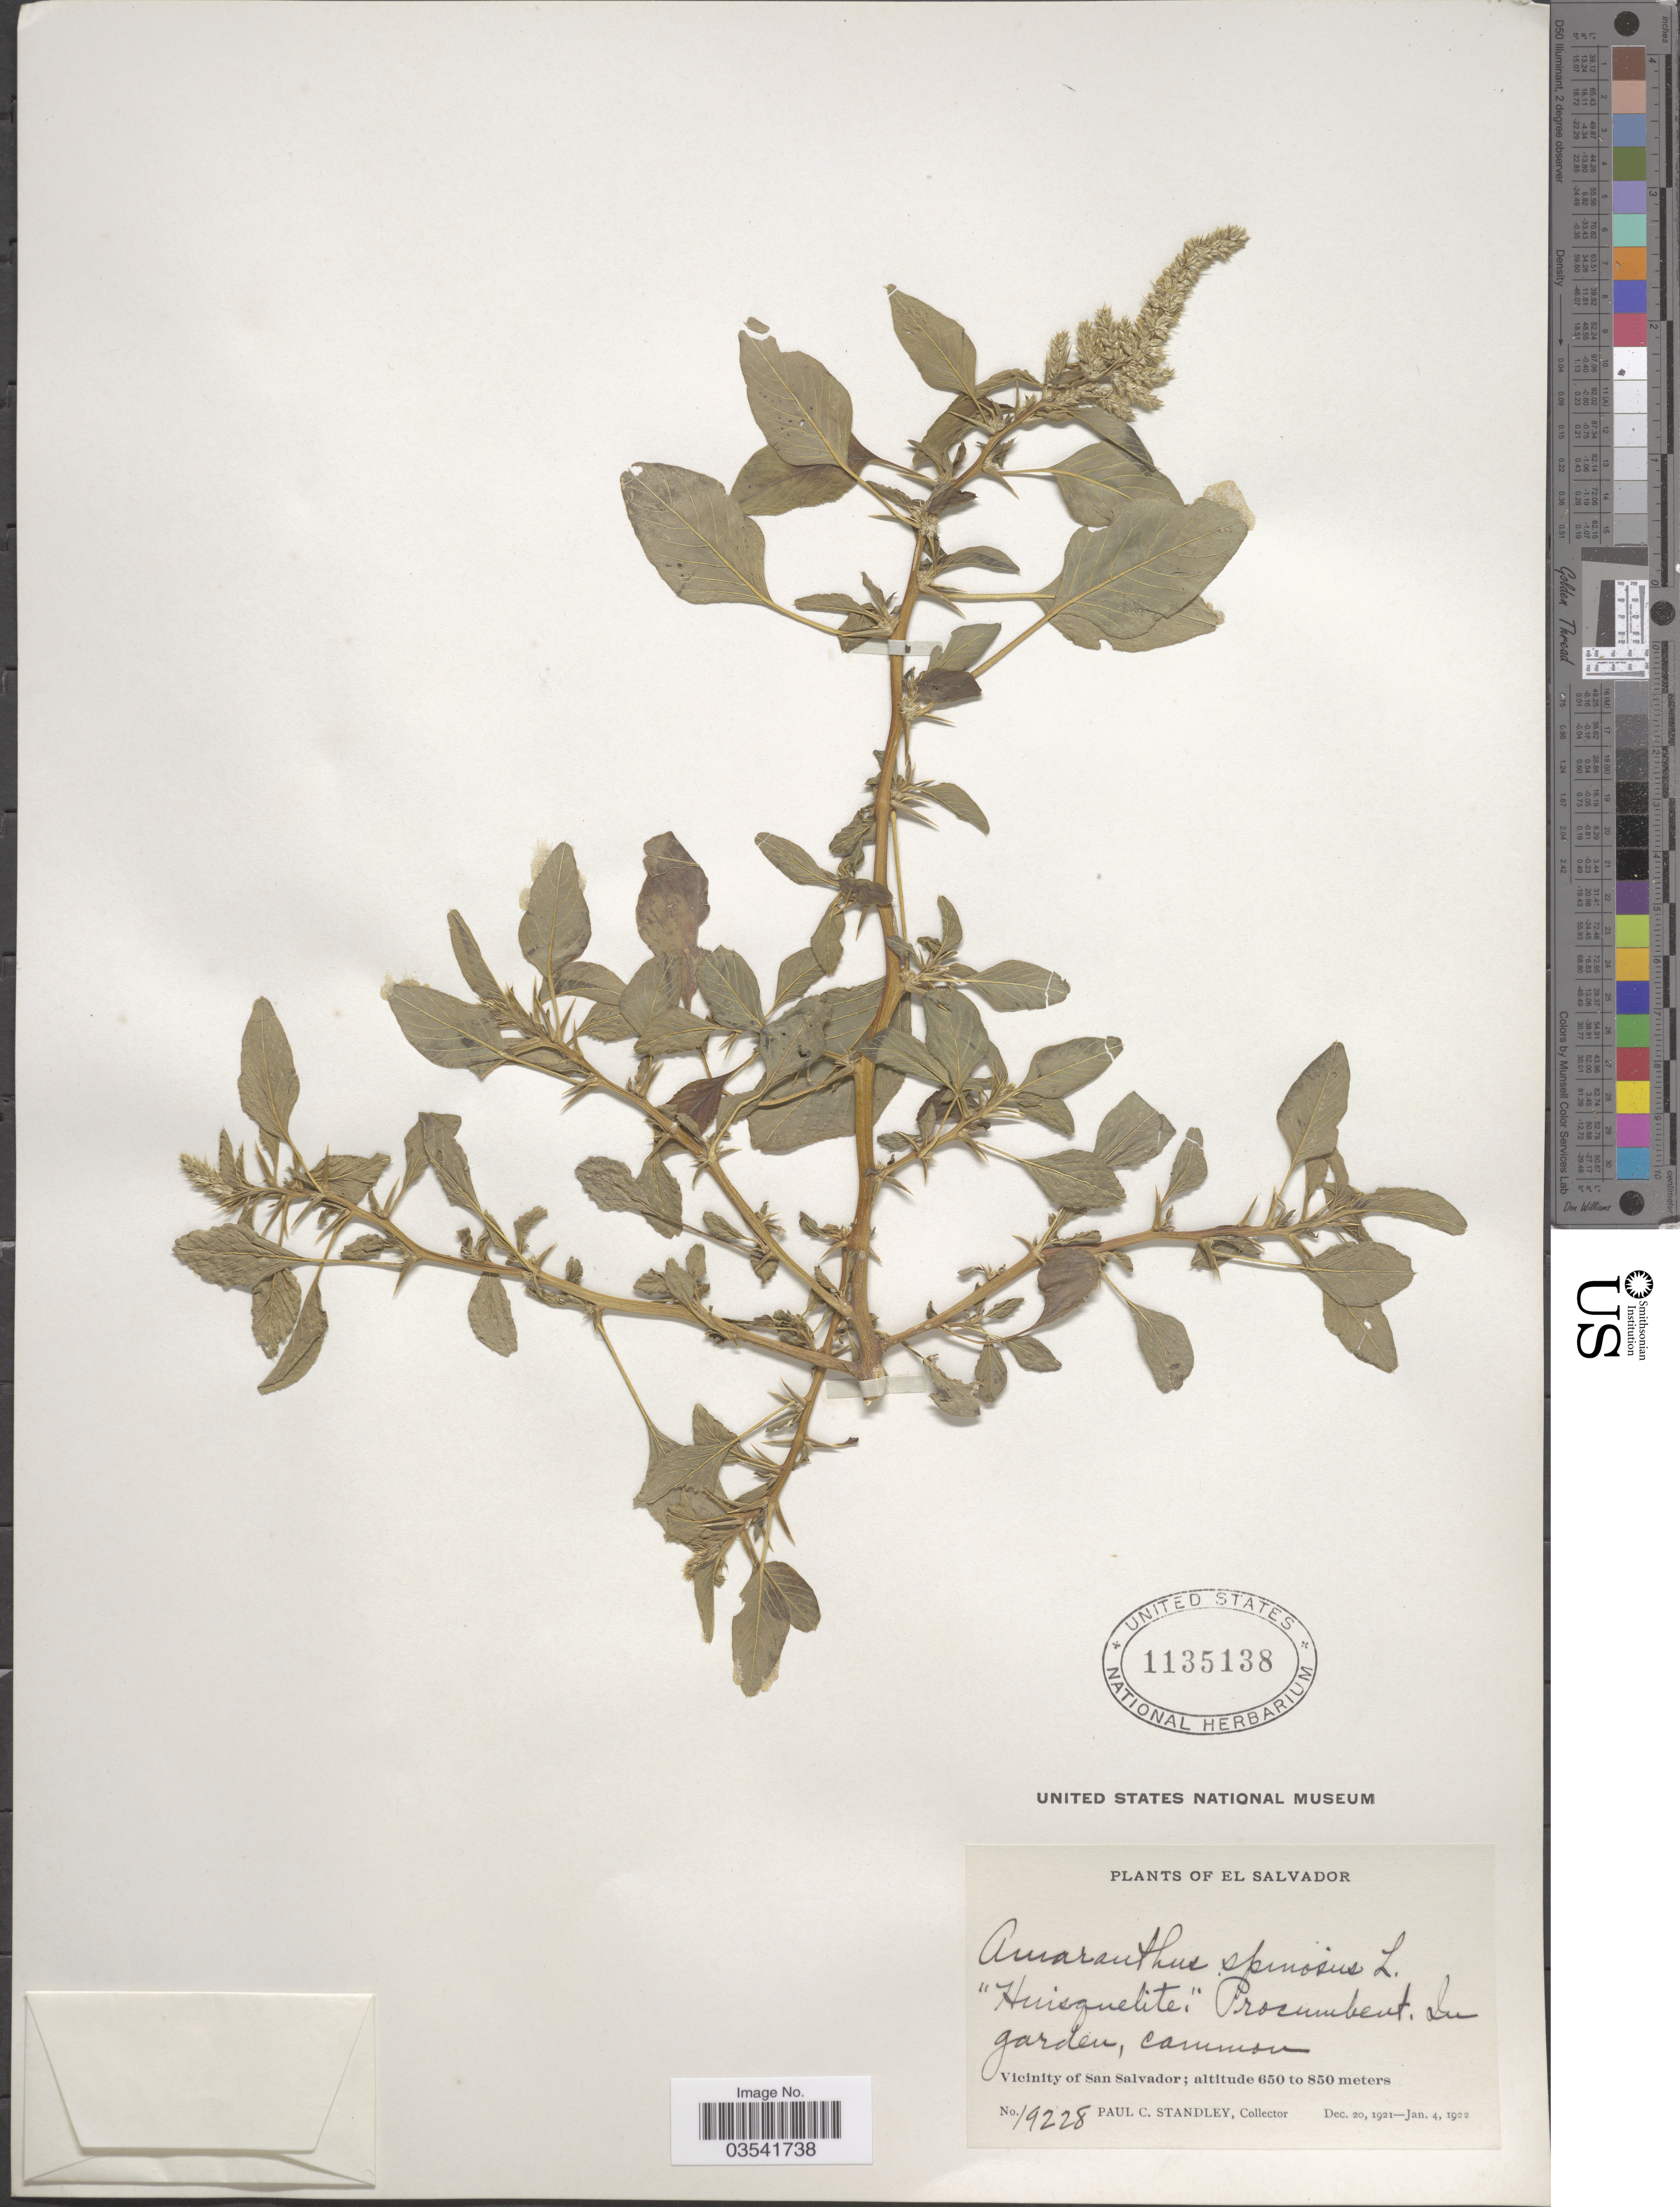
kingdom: Plantae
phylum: Tracheophyta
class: Magnoliopsida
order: Caryophyllales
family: Amaranthaceae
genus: Amaranthus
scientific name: Amaranthus spinosus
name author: L.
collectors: P. C. Standley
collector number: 19228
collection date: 1921-12-20/1922-01-04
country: El Salvador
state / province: San Salvador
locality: Huisquelite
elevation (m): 650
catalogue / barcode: US 1135138